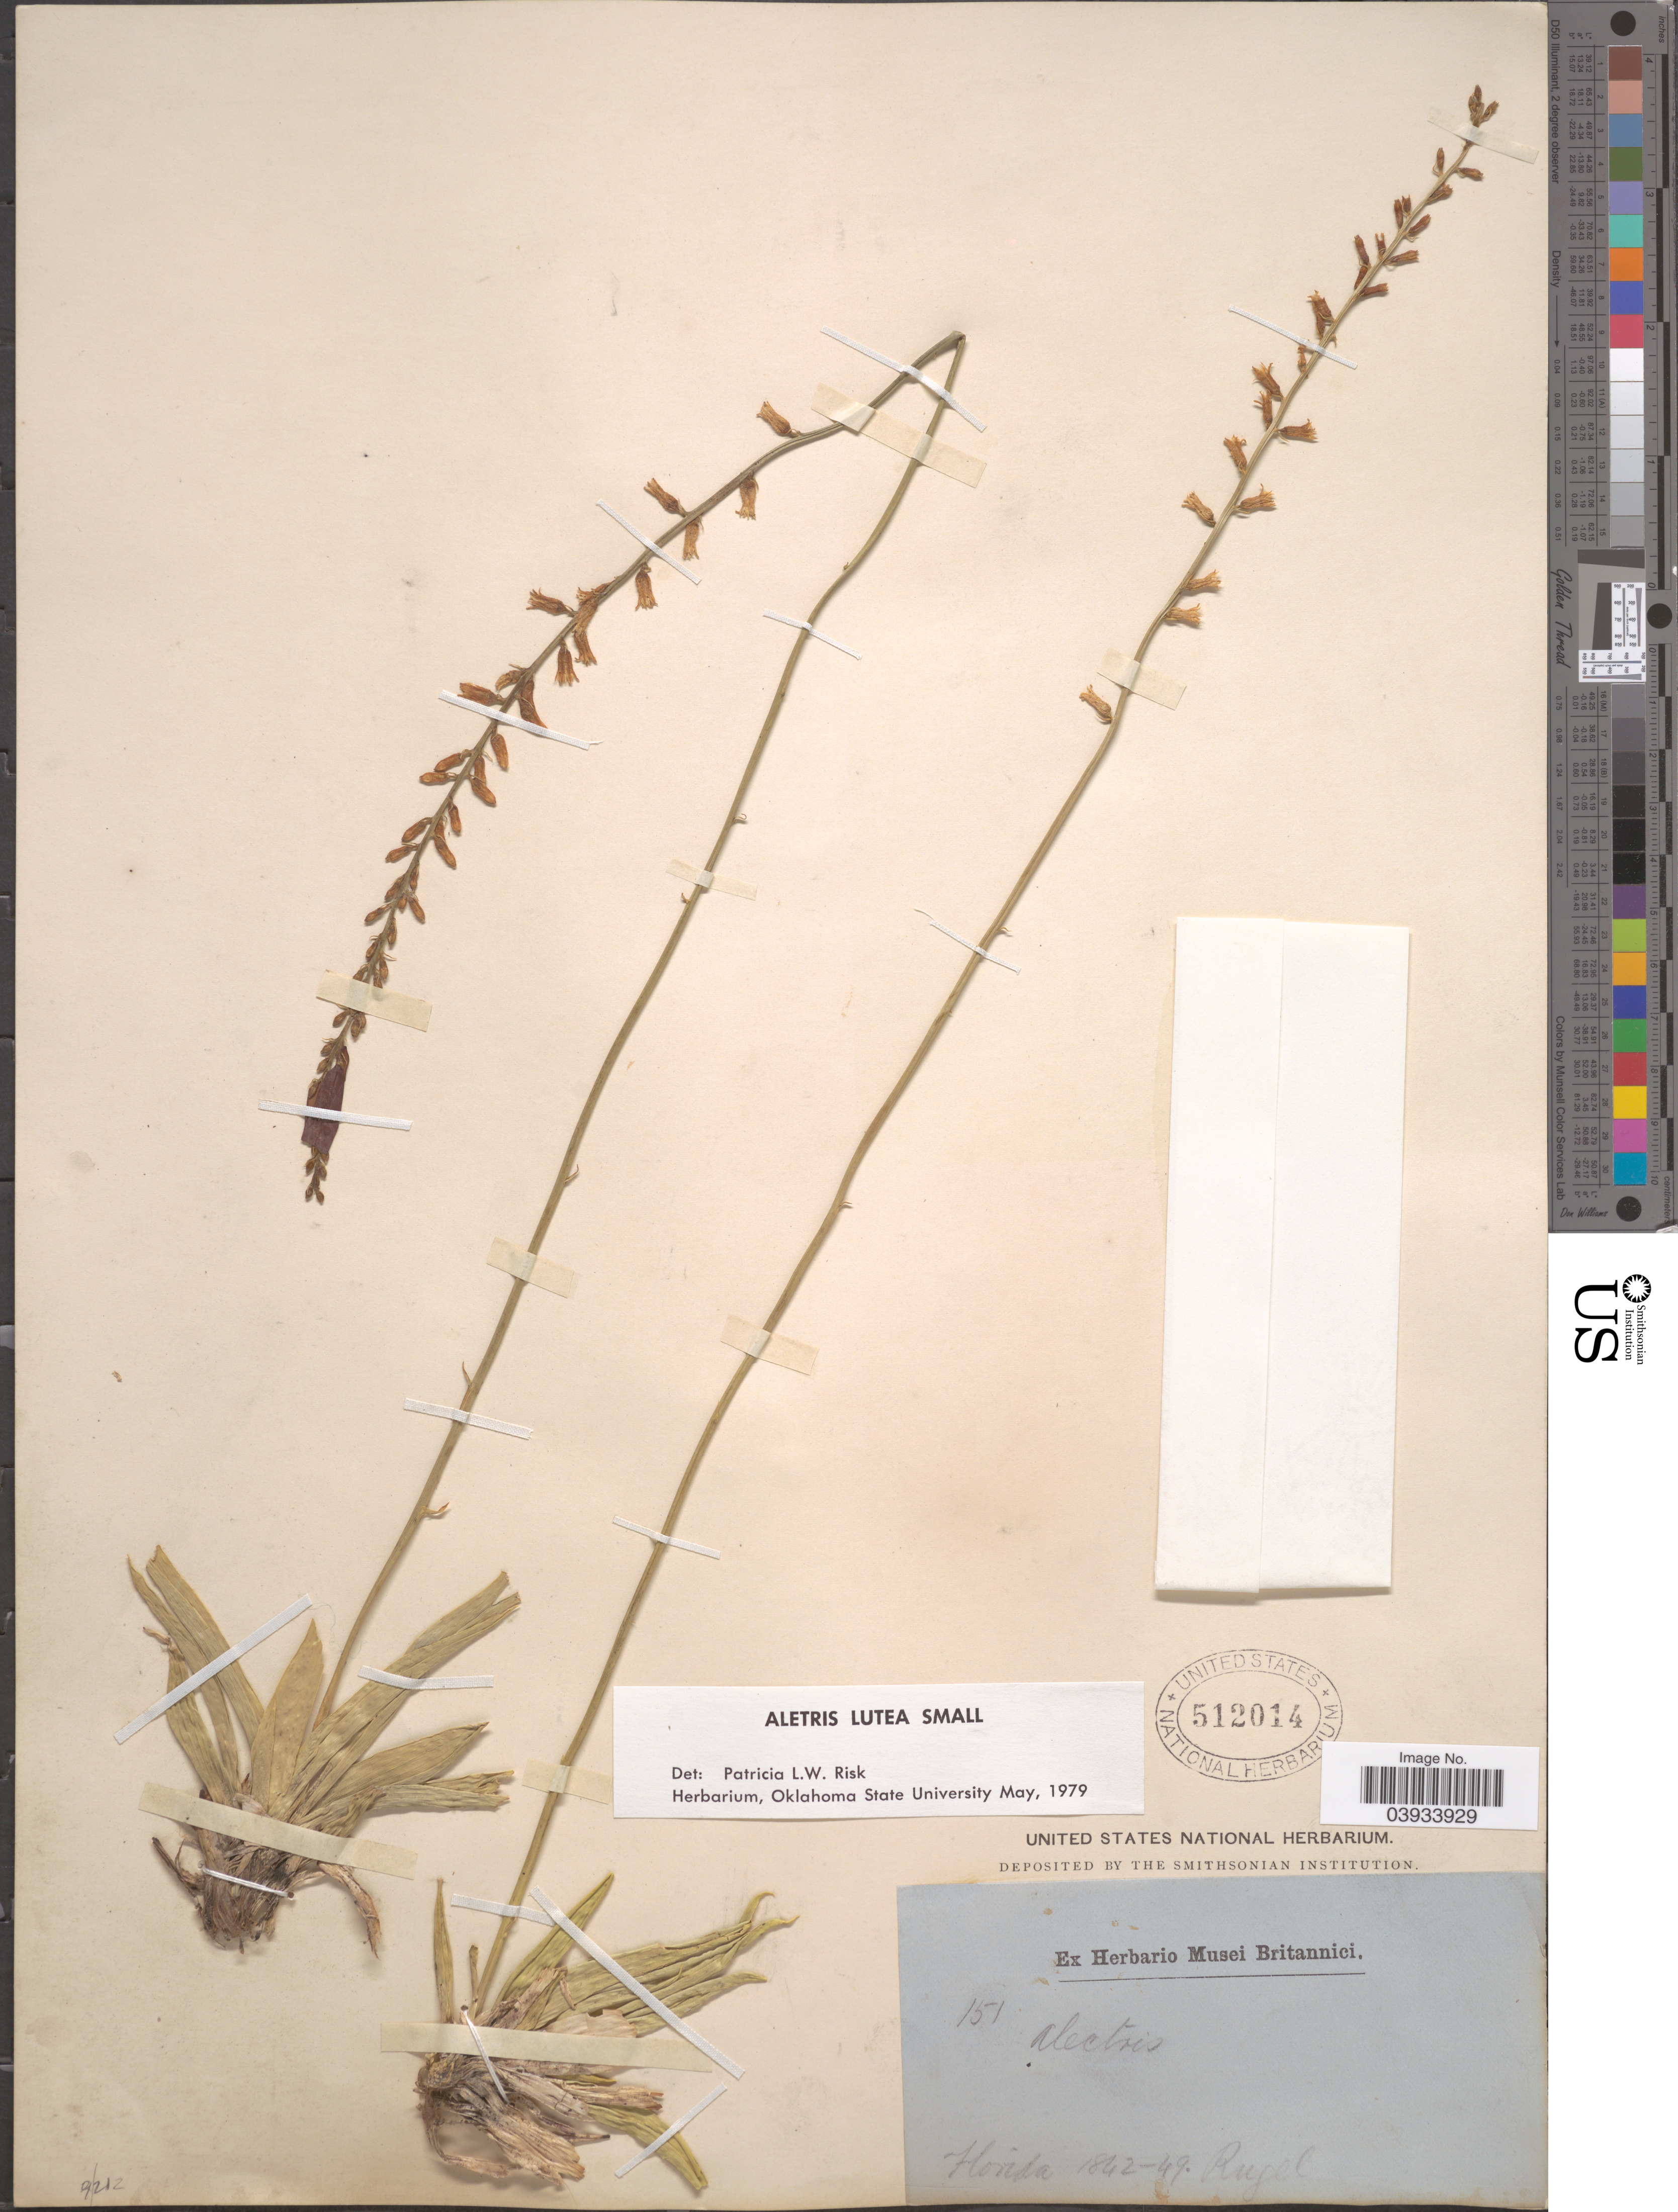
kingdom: Plantae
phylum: Tracheophyta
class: Liliopsida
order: Dioscoreales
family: Nartheciaceae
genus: Aletris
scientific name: Aletris lutea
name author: Small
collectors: Rugel, --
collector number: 151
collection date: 1842/1849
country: United States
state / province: Florida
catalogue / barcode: US 512014